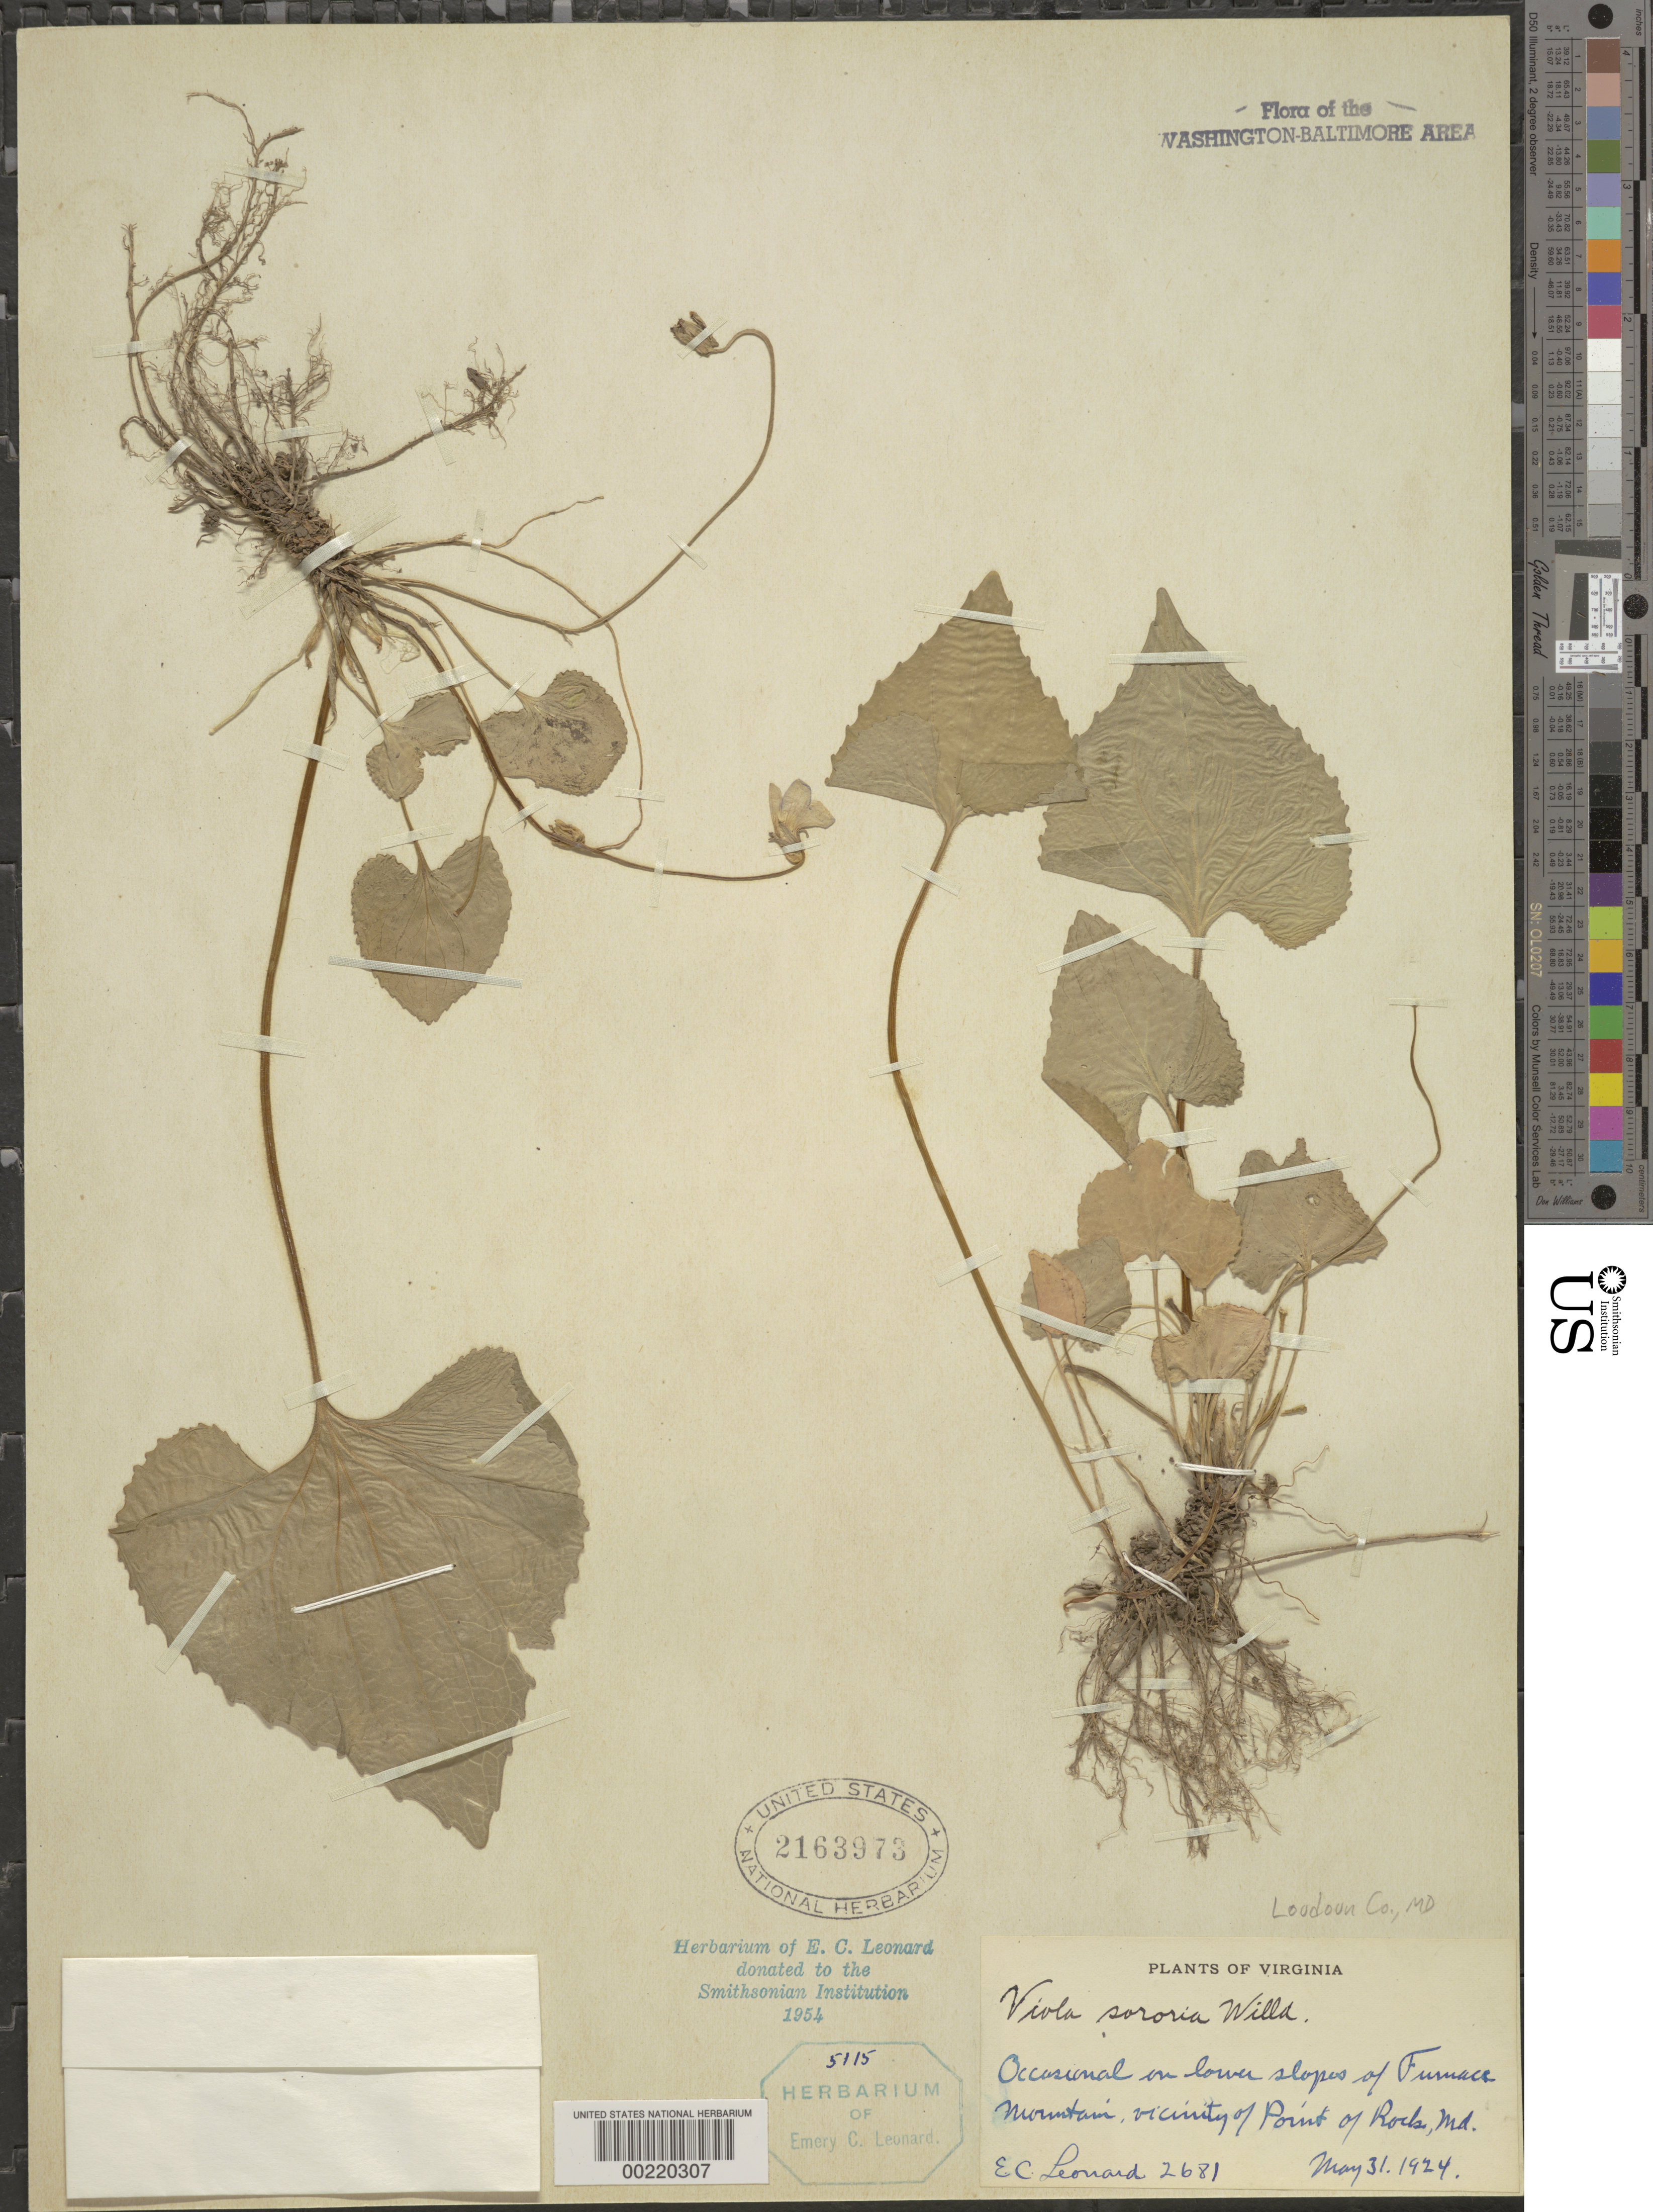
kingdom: Plantae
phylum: Tracheophyta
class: Magnoliopsida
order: Malpighiales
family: Violaceae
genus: Viola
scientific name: Viola sororia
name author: Willd.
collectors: E. C. Leonard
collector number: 2681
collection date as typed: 31 May 1924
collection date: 1924-05-31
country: United States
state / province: Maryland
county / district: Frederick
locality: Furnace Mountain, vicinity of Point of Rocks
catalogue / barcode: US 2163973